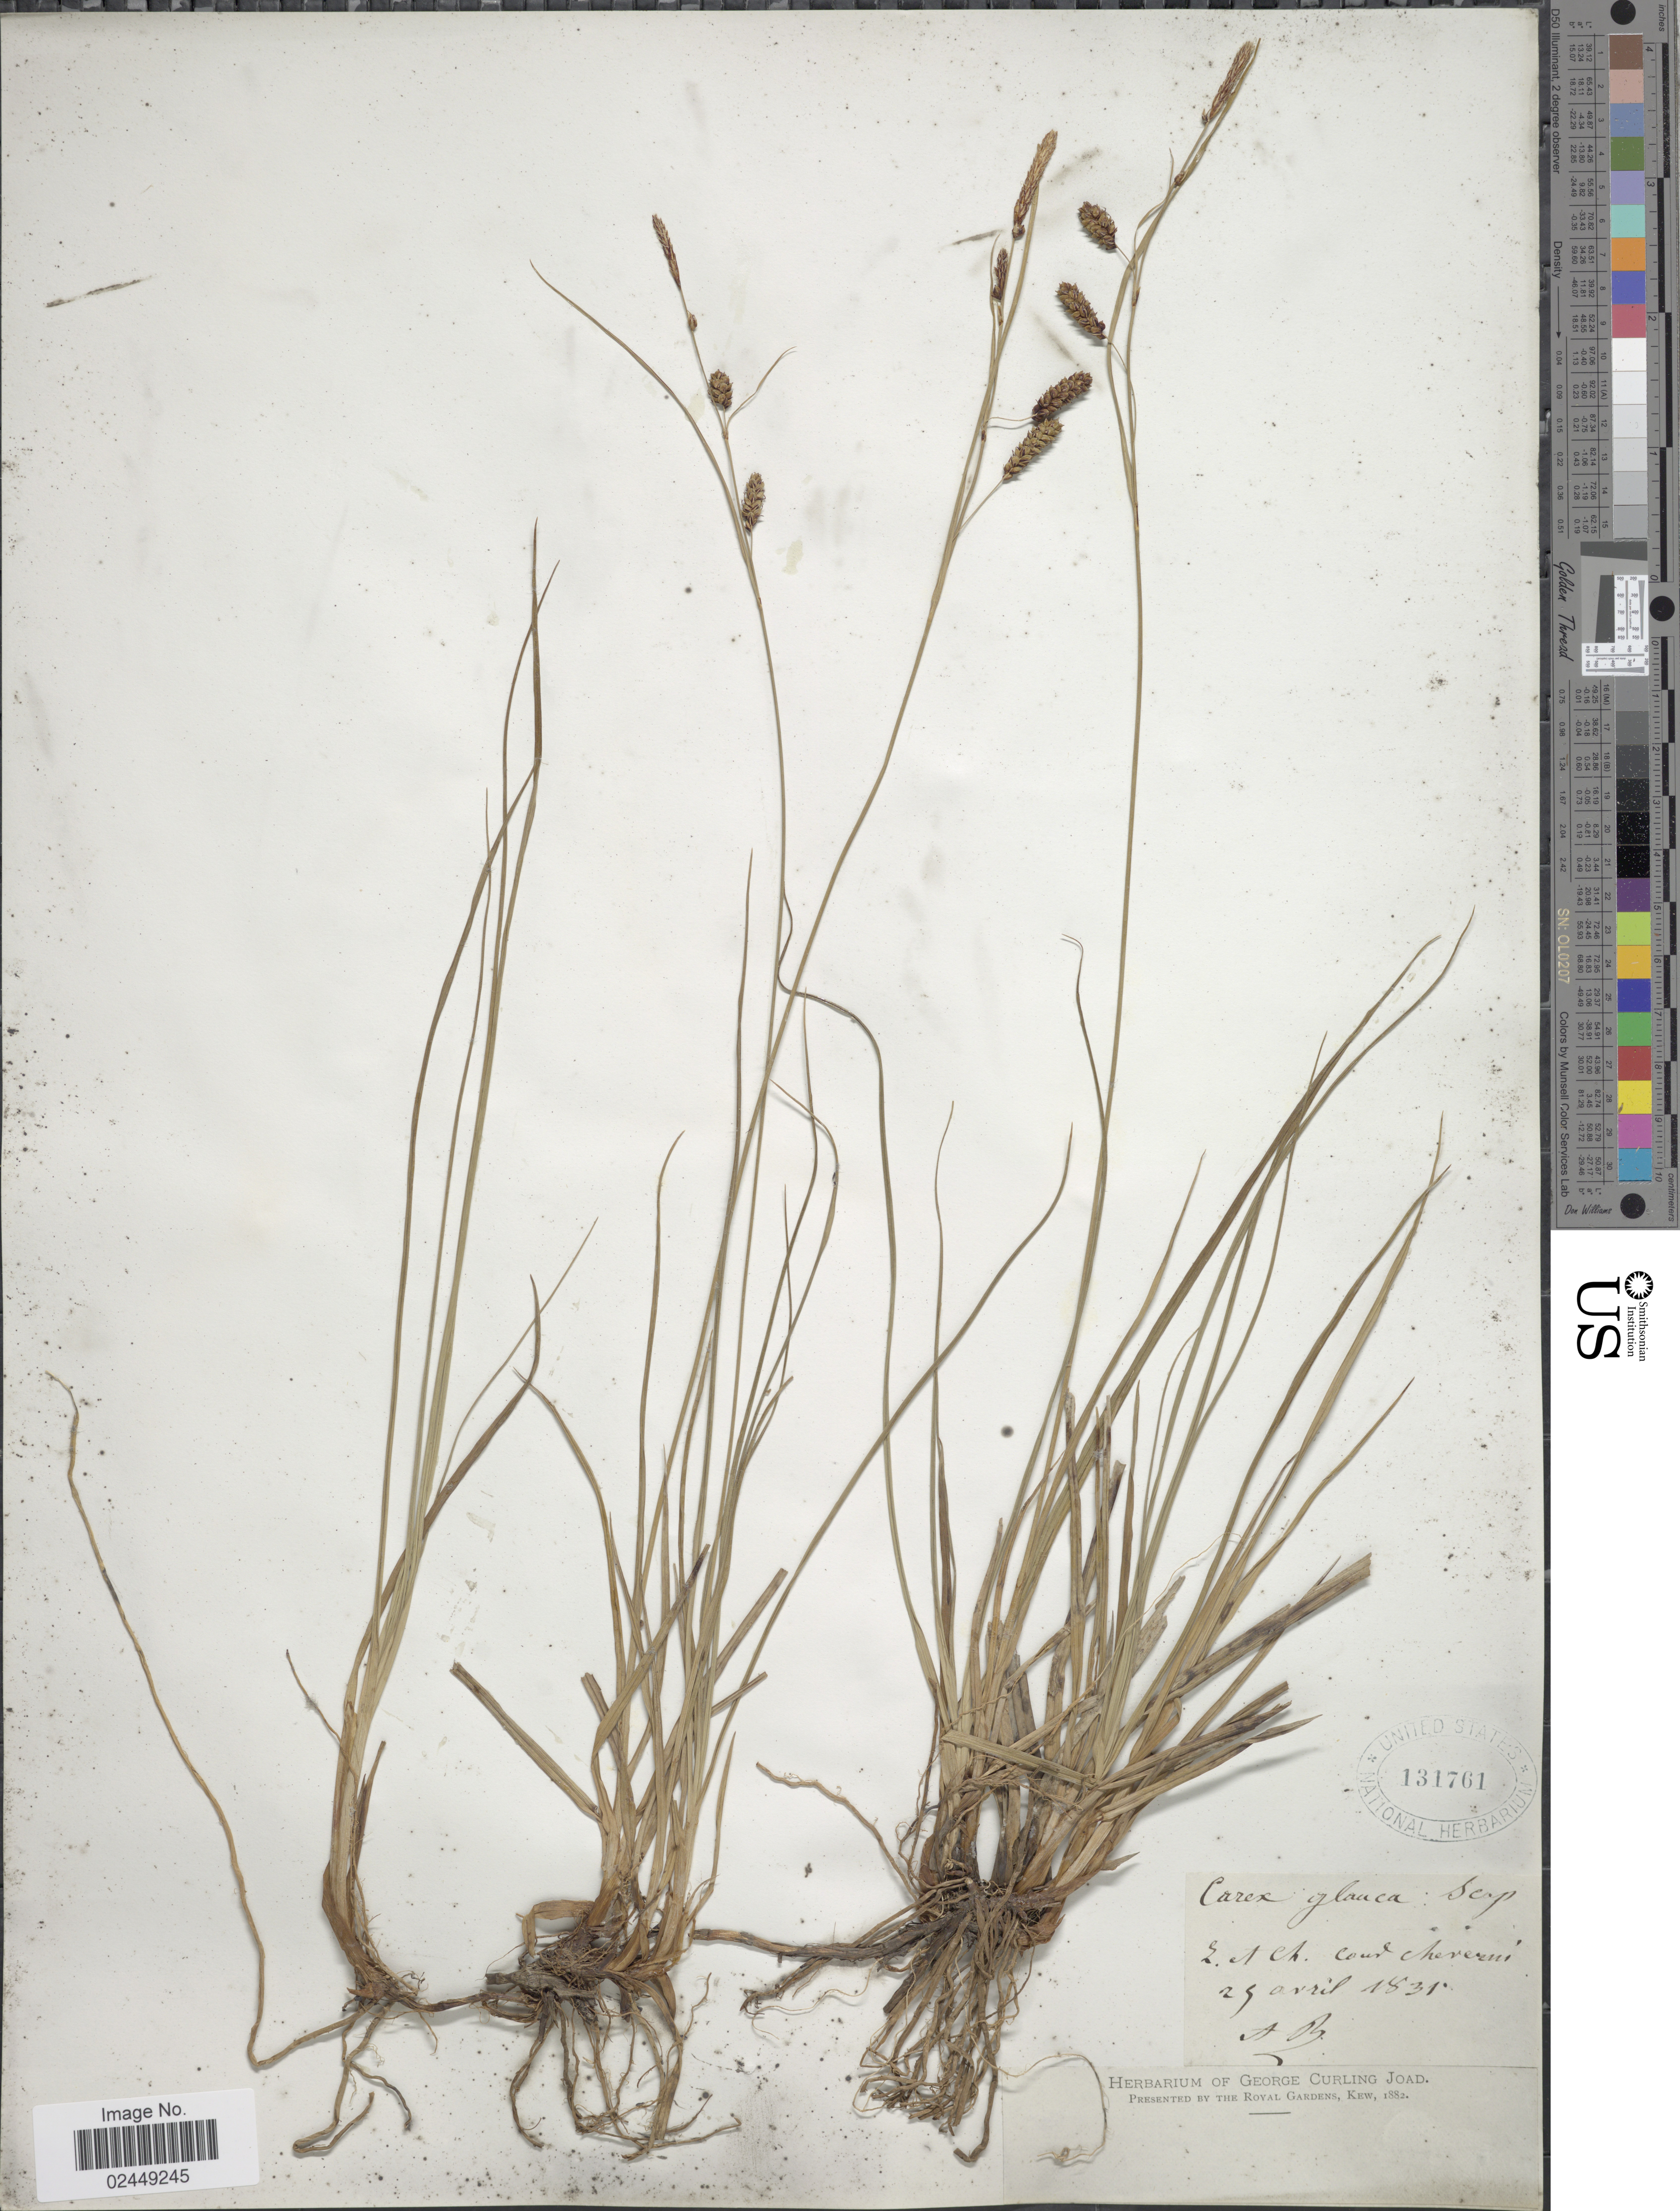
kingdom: Plantae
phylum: Tracheophyta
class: Liliopsida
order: Poales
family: Cyperaceae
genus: Carex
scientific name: Carex flacca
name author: Schreb.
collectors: A. B.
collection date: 1831-04-29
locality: E. et Coud Neverni [interpreted]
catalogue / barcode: US 131761